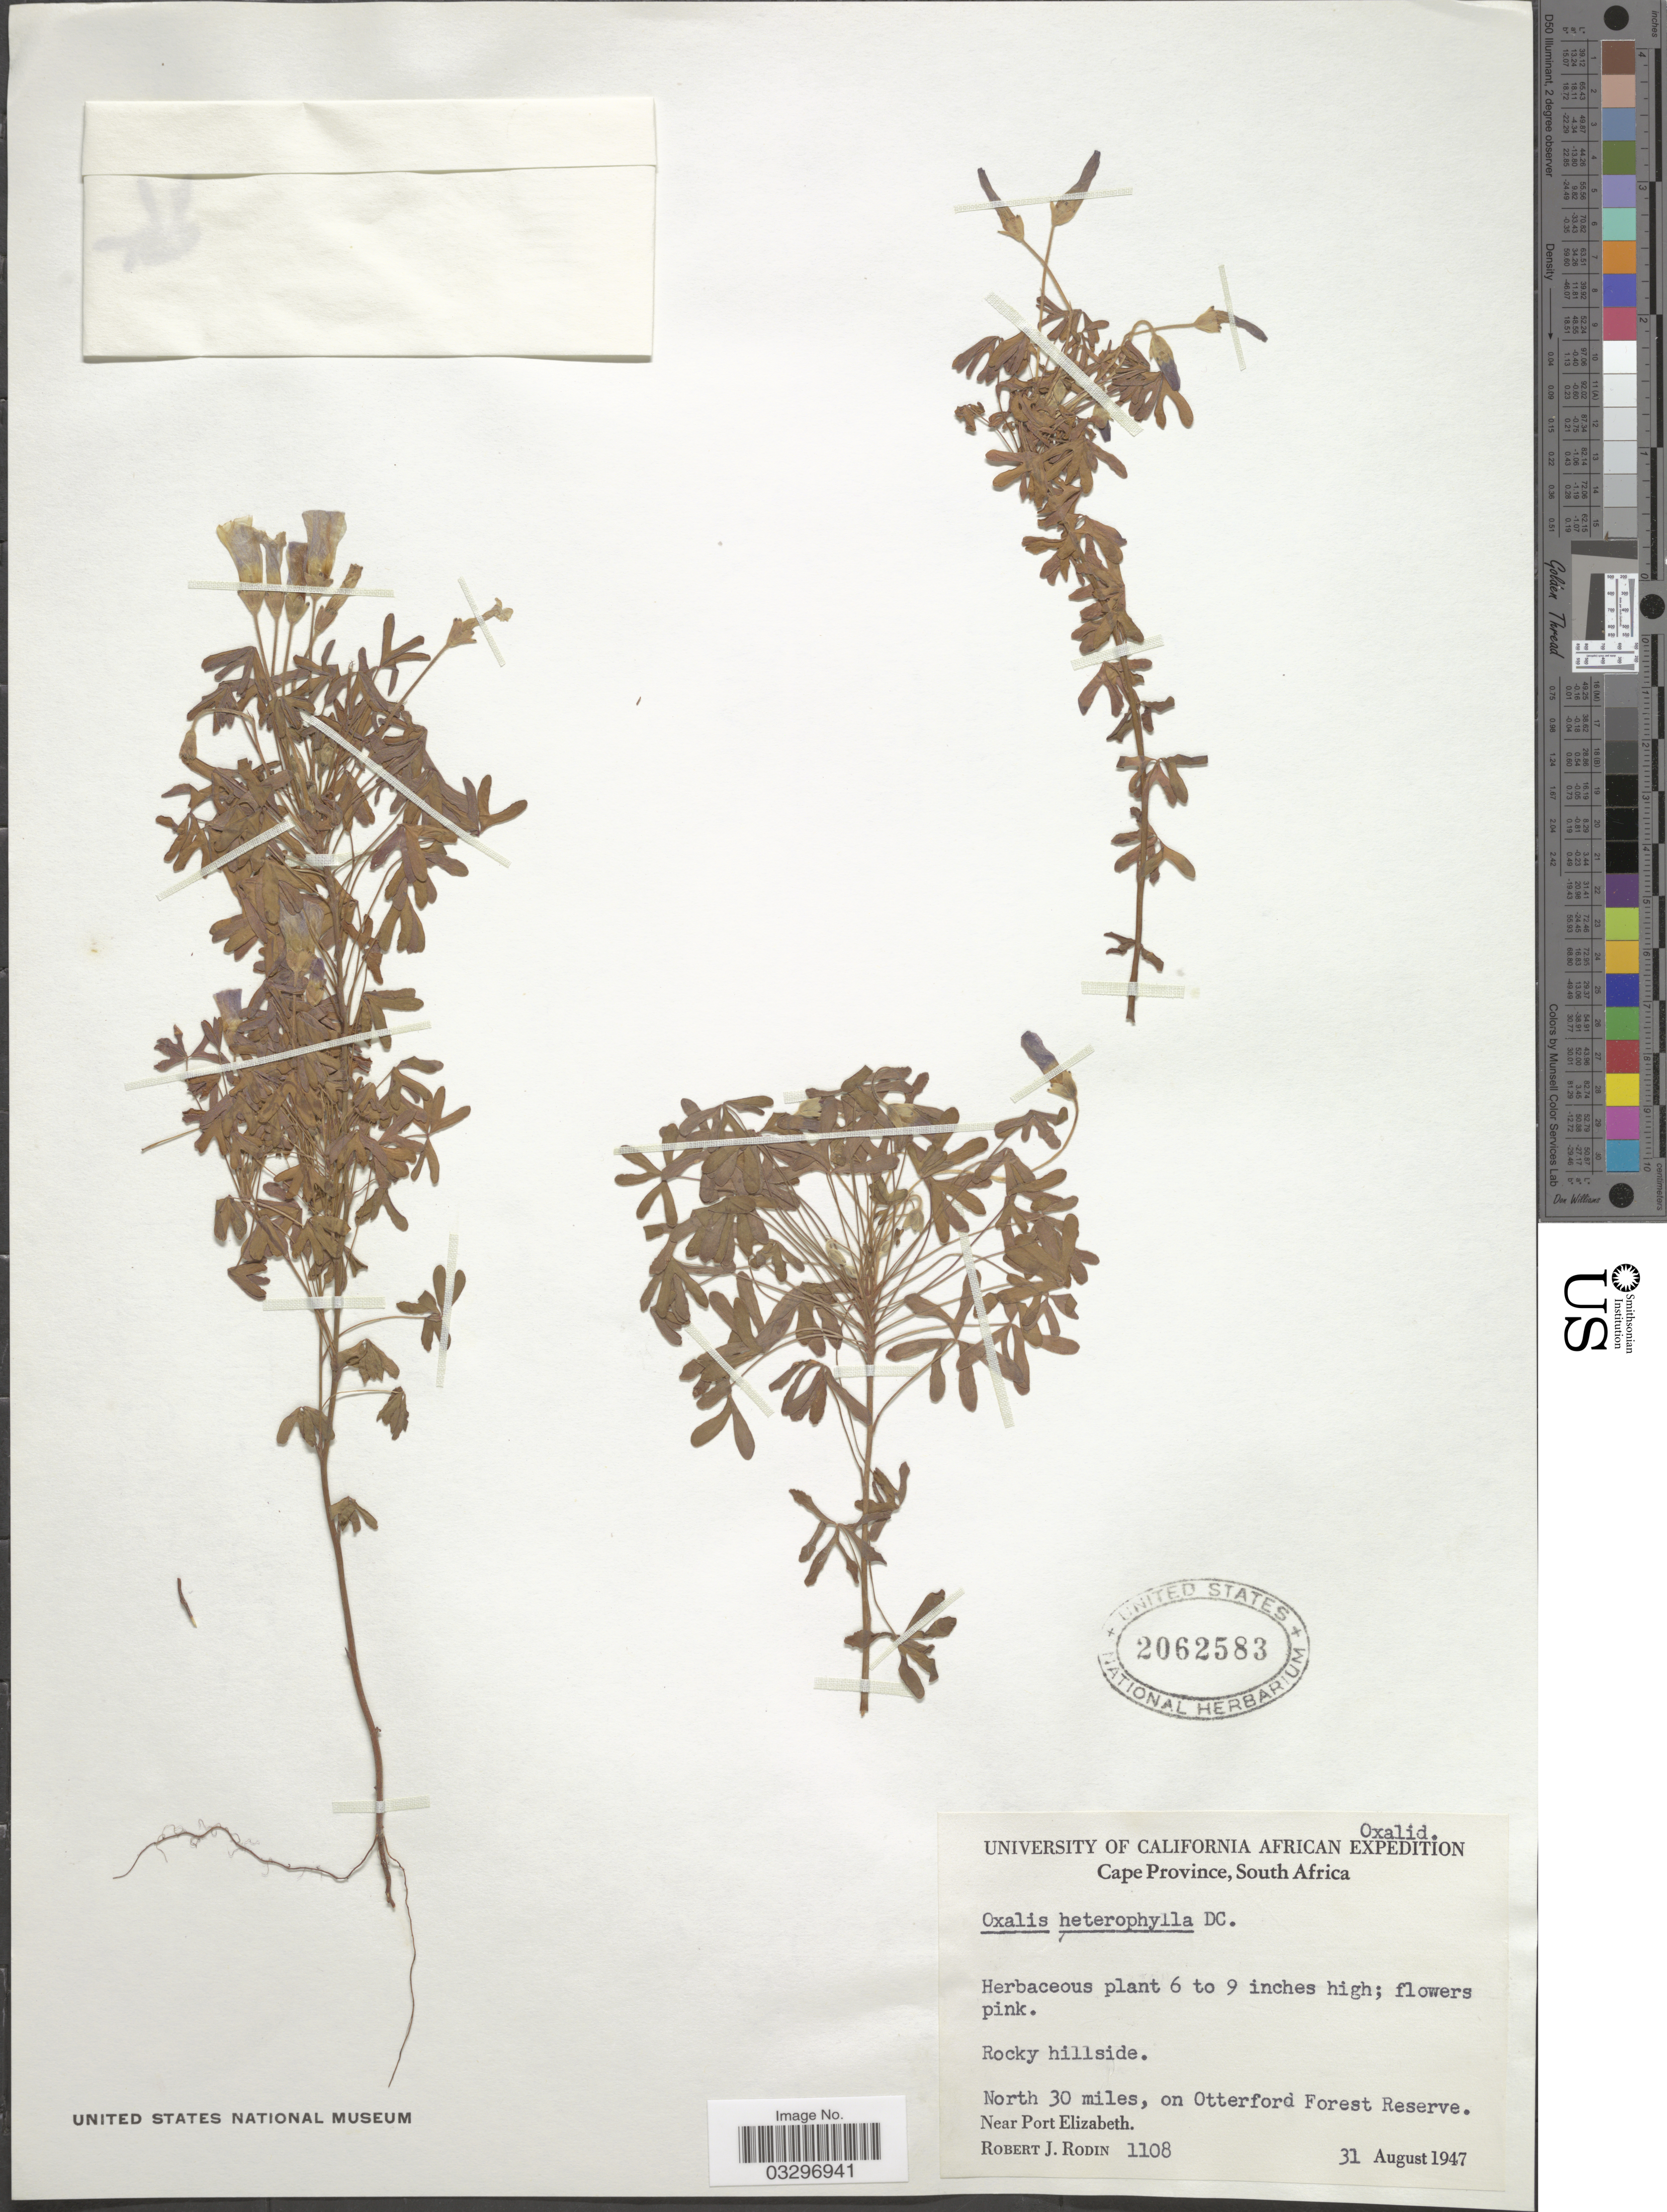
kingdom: Plantae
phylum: Tracheophyta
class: Magnoliopsida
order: Oxalidales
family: Oxalidaceae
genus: Oxalis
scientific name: Oxalis heterophylla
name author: DC.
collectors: R. J. Rodin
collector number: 1108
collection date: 1947-08-31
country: South Africa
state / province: Eastern Cape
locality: North 30 miles, on Otterford Forest Reserve. Near Port Elizabeth.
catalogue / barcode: US 2062583